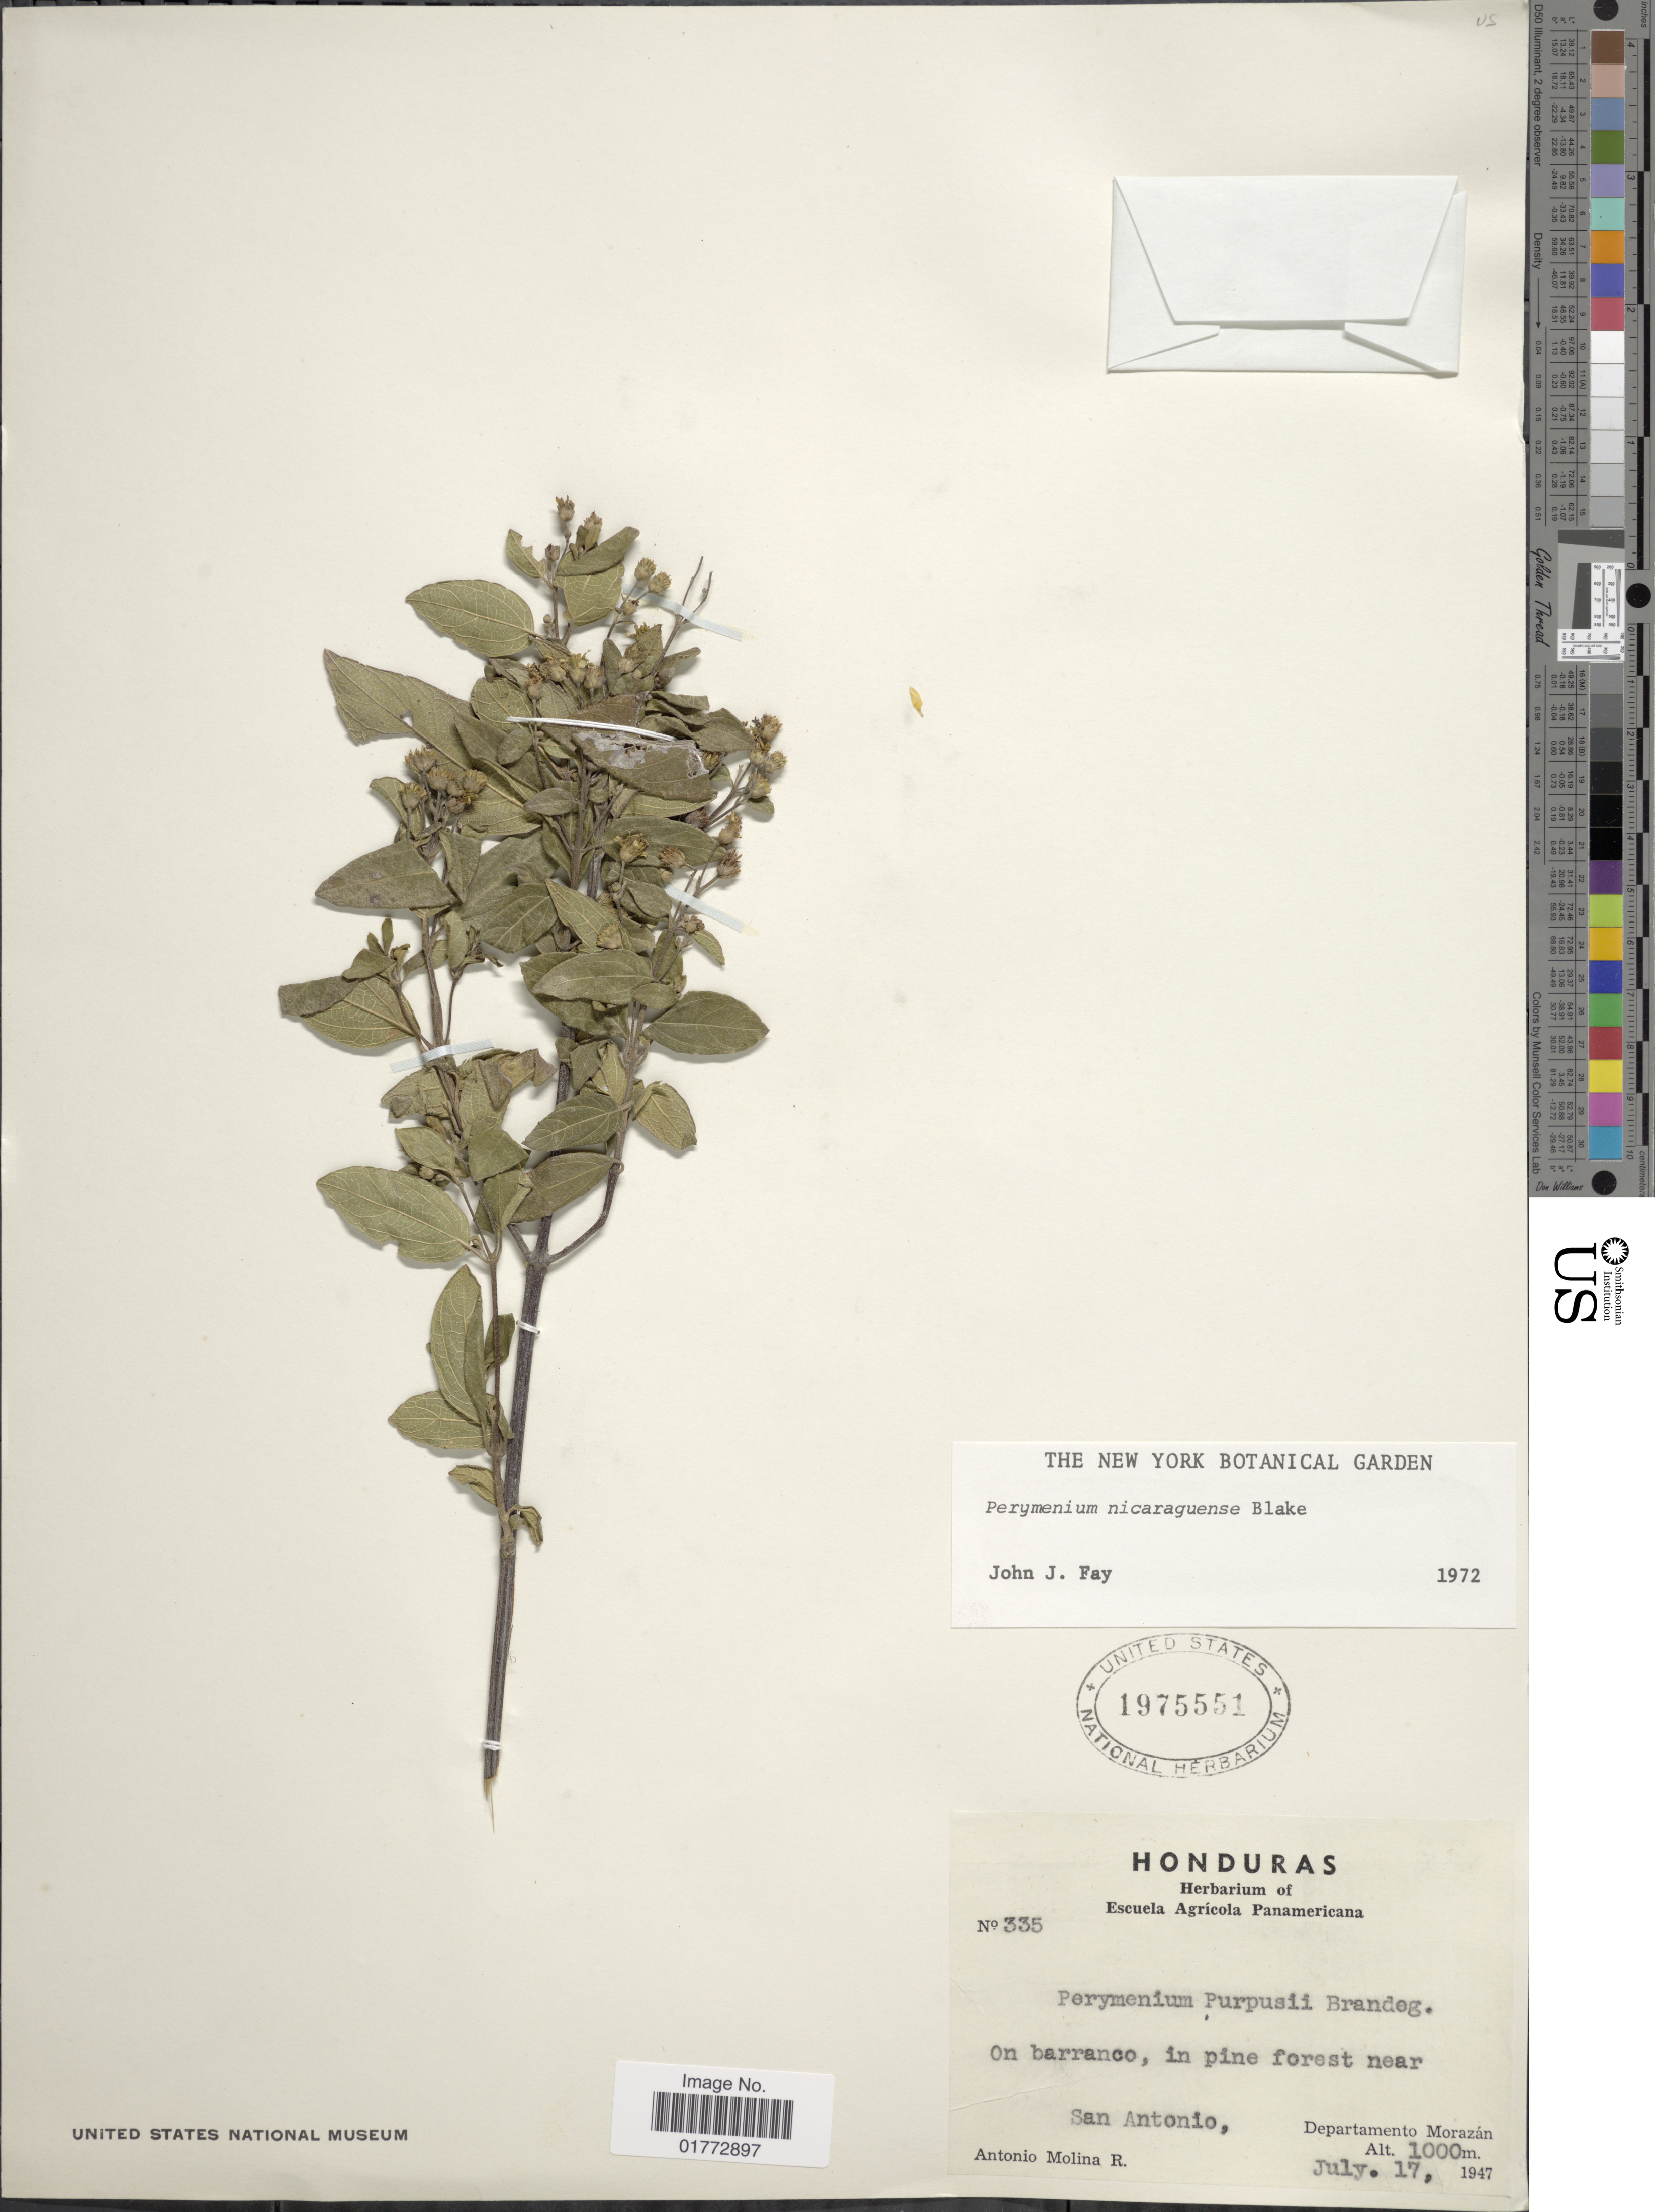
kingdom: Plantae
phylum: Tracheophyta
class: Magnoliopsida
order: Asterales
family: Asteraceae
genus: Perymenium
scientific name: Perymenium nicaraguense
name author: S.F. Blake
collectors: A. Molina R.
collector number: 335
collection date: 1947-07-17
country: Honduras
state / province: Fco. Morazán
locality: San Antonio, Departamento Morazan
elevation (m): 1000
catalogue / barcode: US 1975551